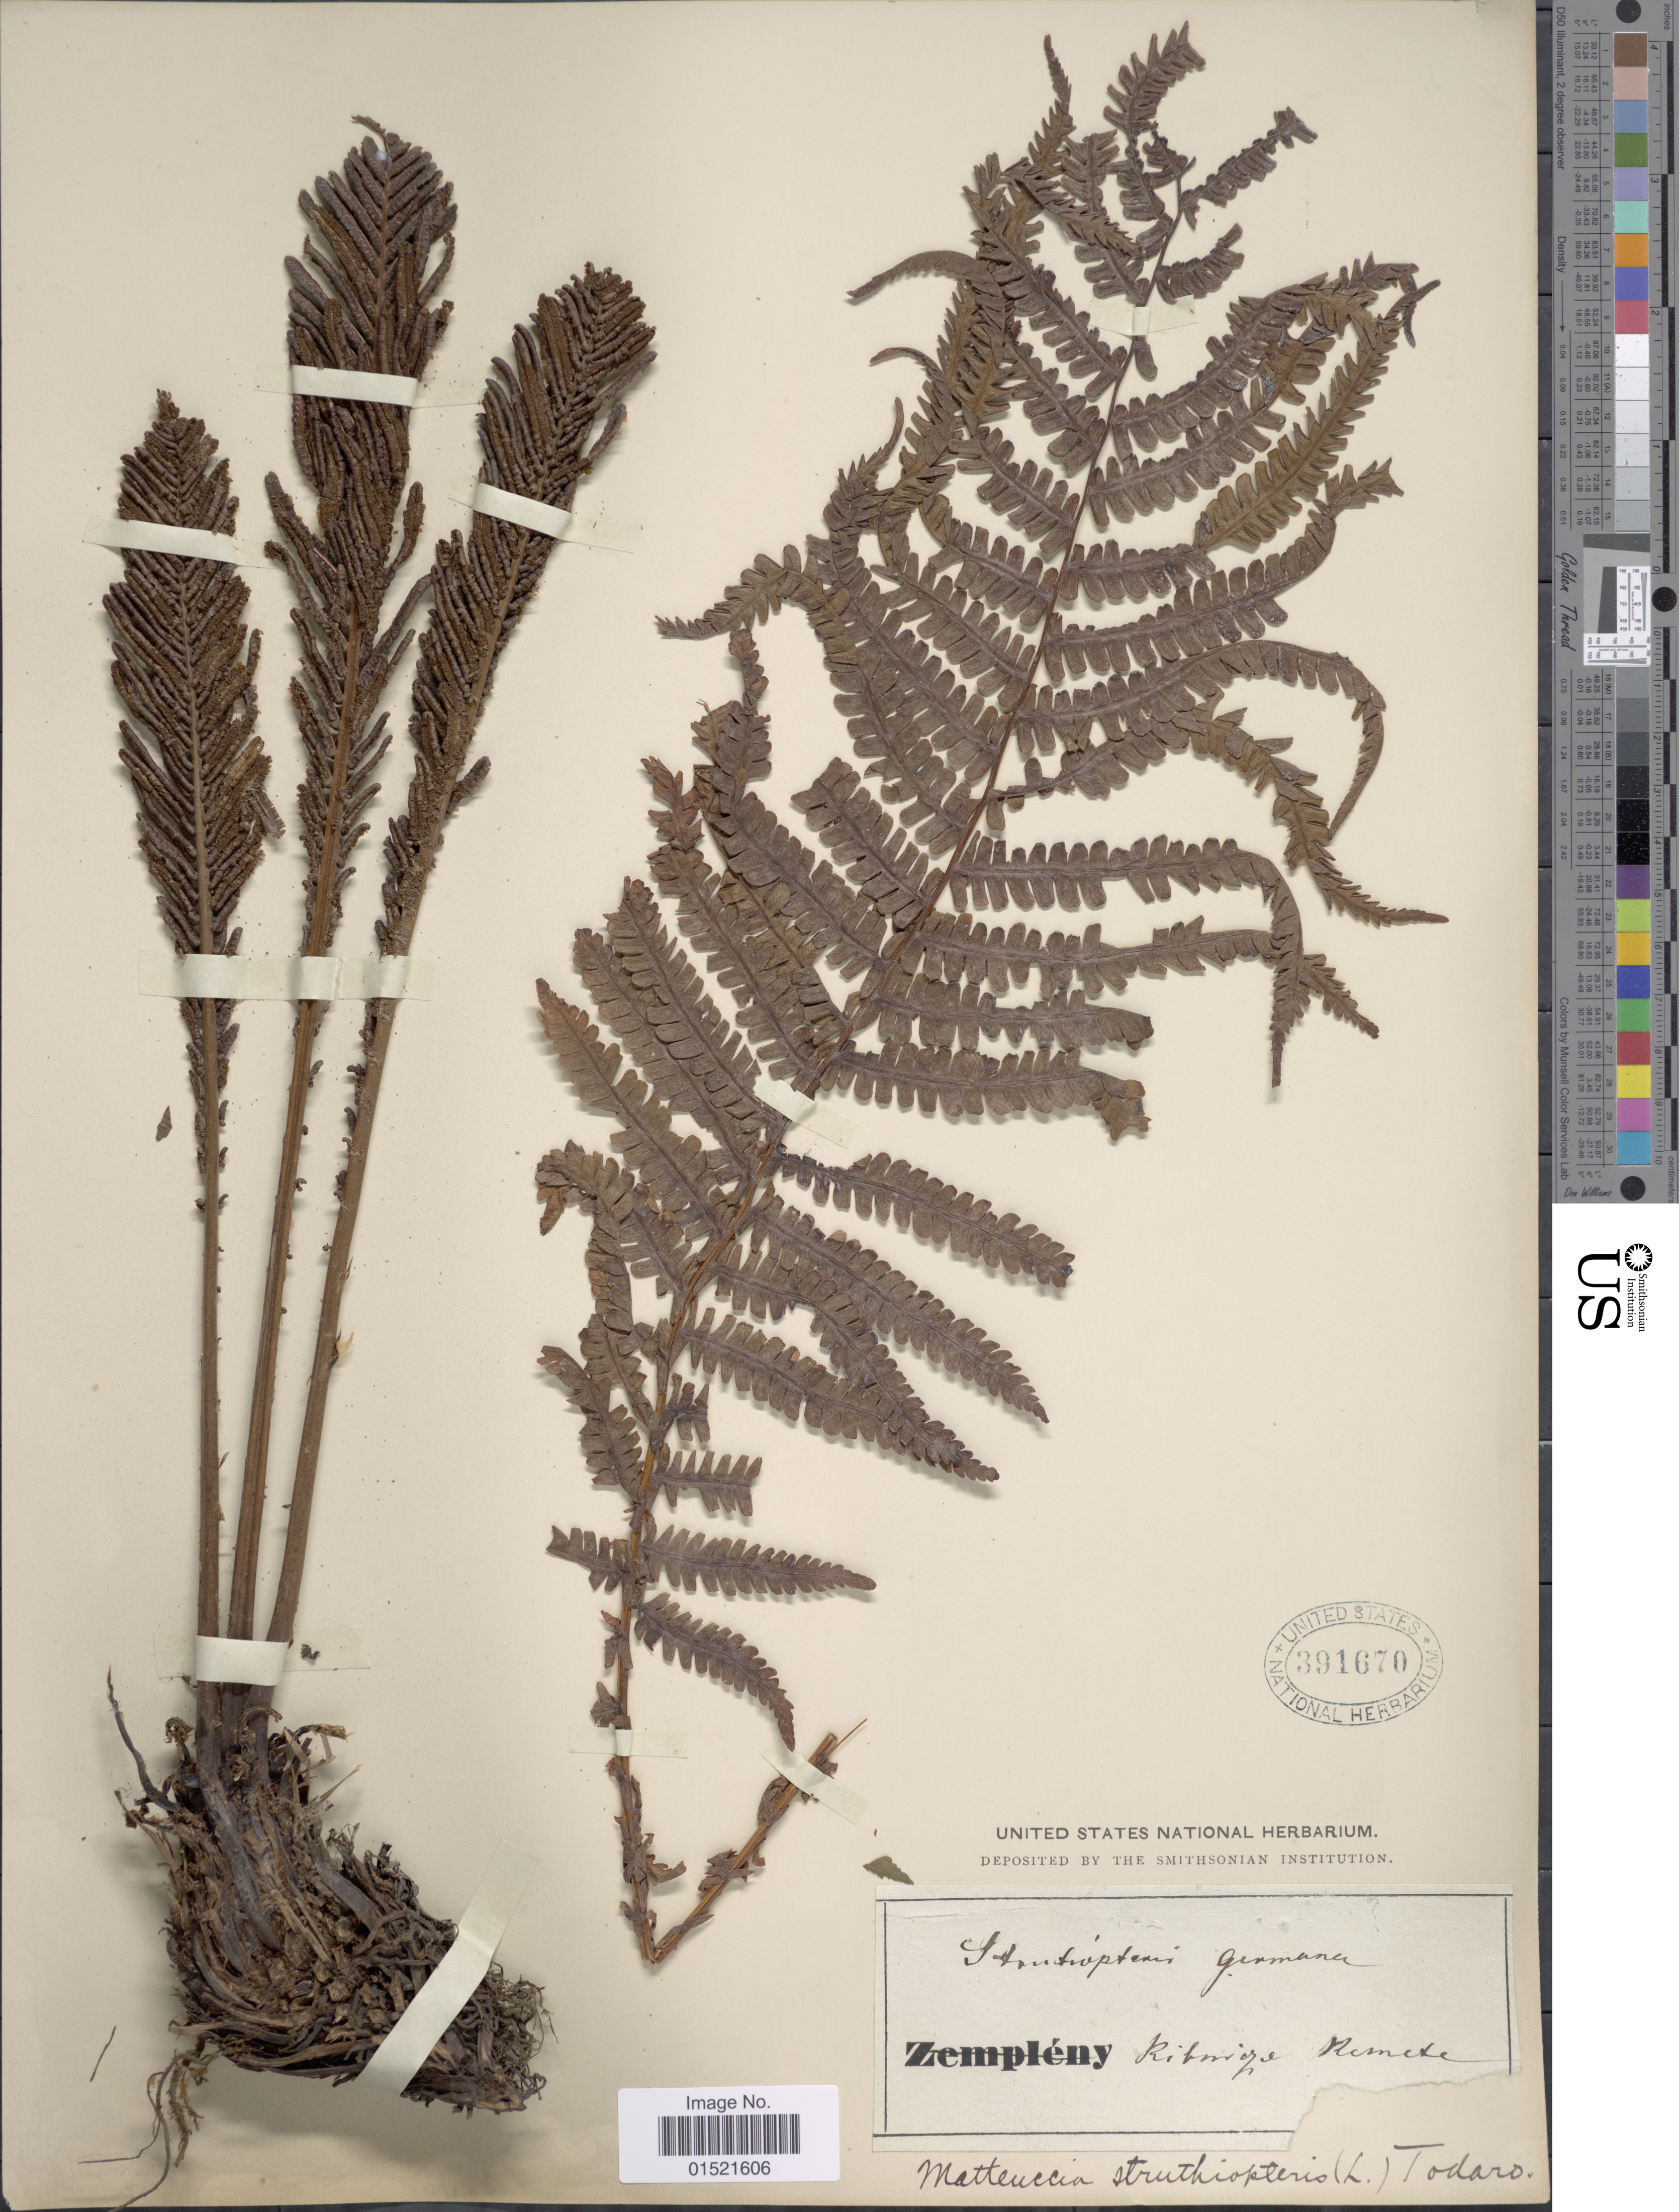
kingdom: Plantae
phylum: Tracheophyta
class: Polypodiopsida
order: Polypodiales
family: Onocleaceae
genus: Matteuccia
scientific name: Matteuccia struthiopteris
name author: (L.) Tod.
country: Hungary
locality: Remete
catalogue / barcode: US 391670